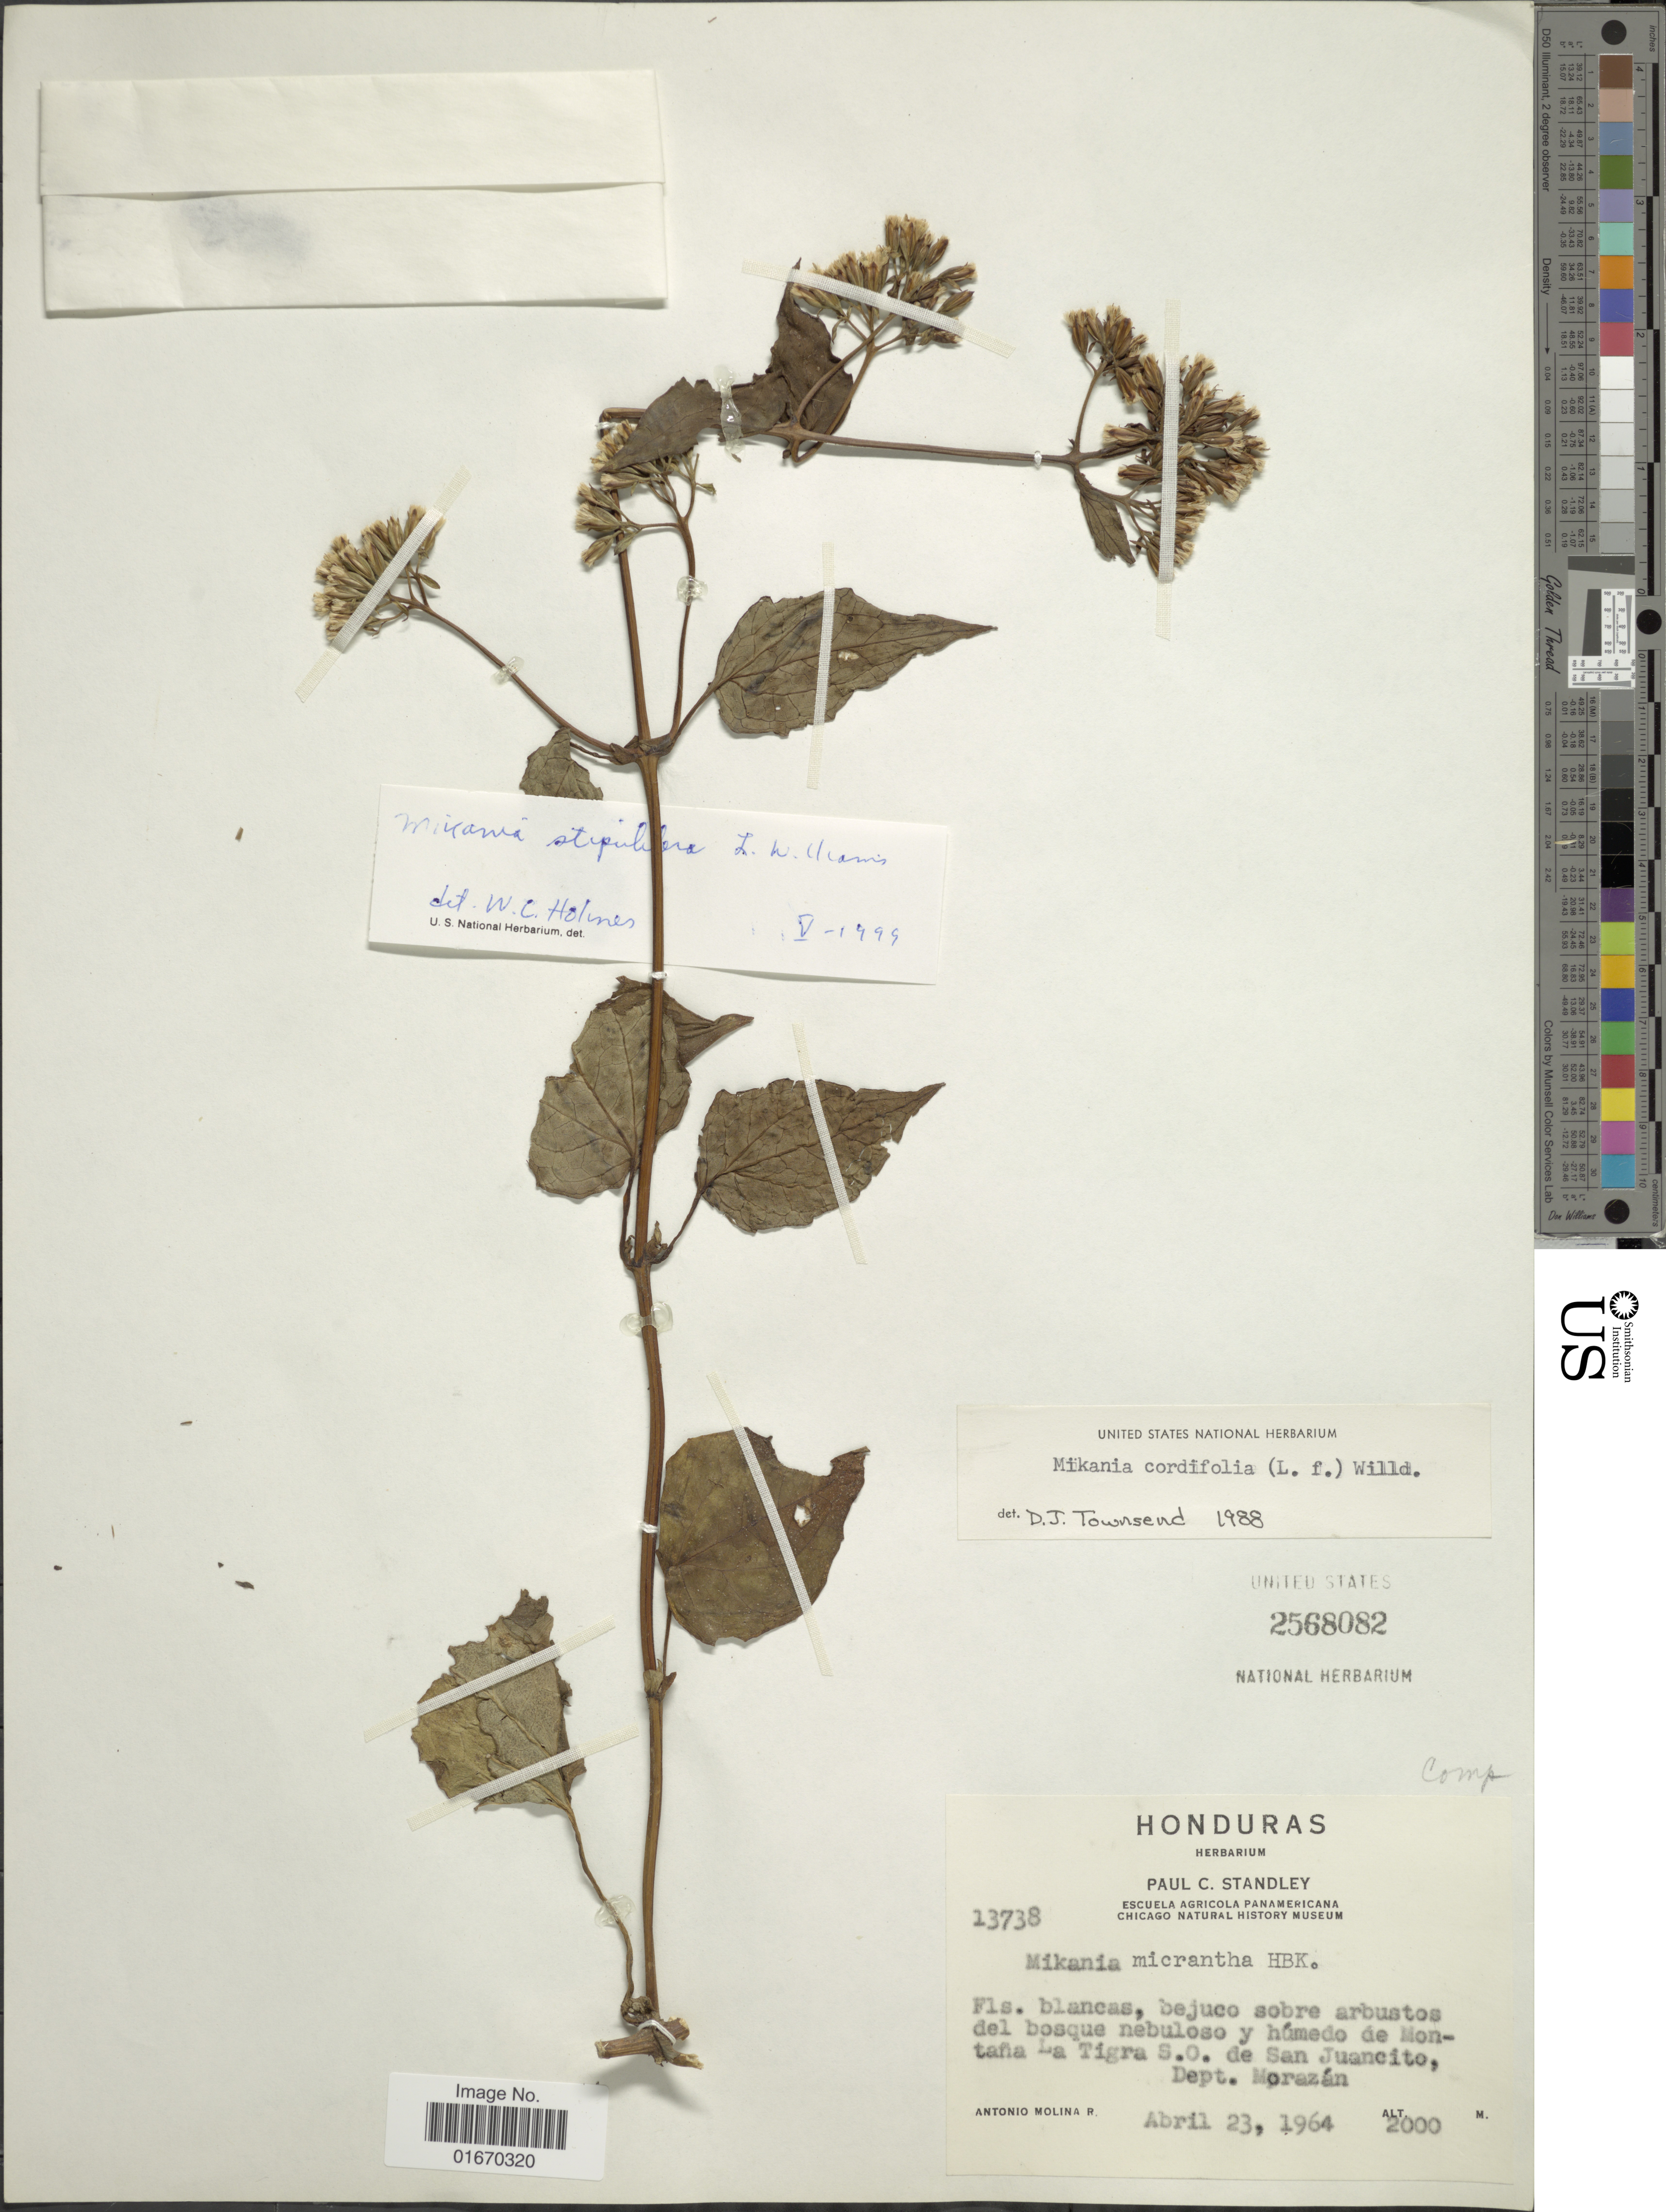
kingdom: Plantae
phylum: Tracheophyta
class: Magnoliopsida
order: Asterales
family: Asteraceae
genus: Mikania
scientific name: Mikania cordifolia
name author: Kunth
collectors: A. Molina R.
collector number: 13738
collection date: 1964-04-23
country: Honduras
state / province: Fco. Morazán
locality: Monatana La Tigra S. O. de San Juancito, Dept. Morazan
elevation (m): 2000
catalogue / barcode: US 2568082